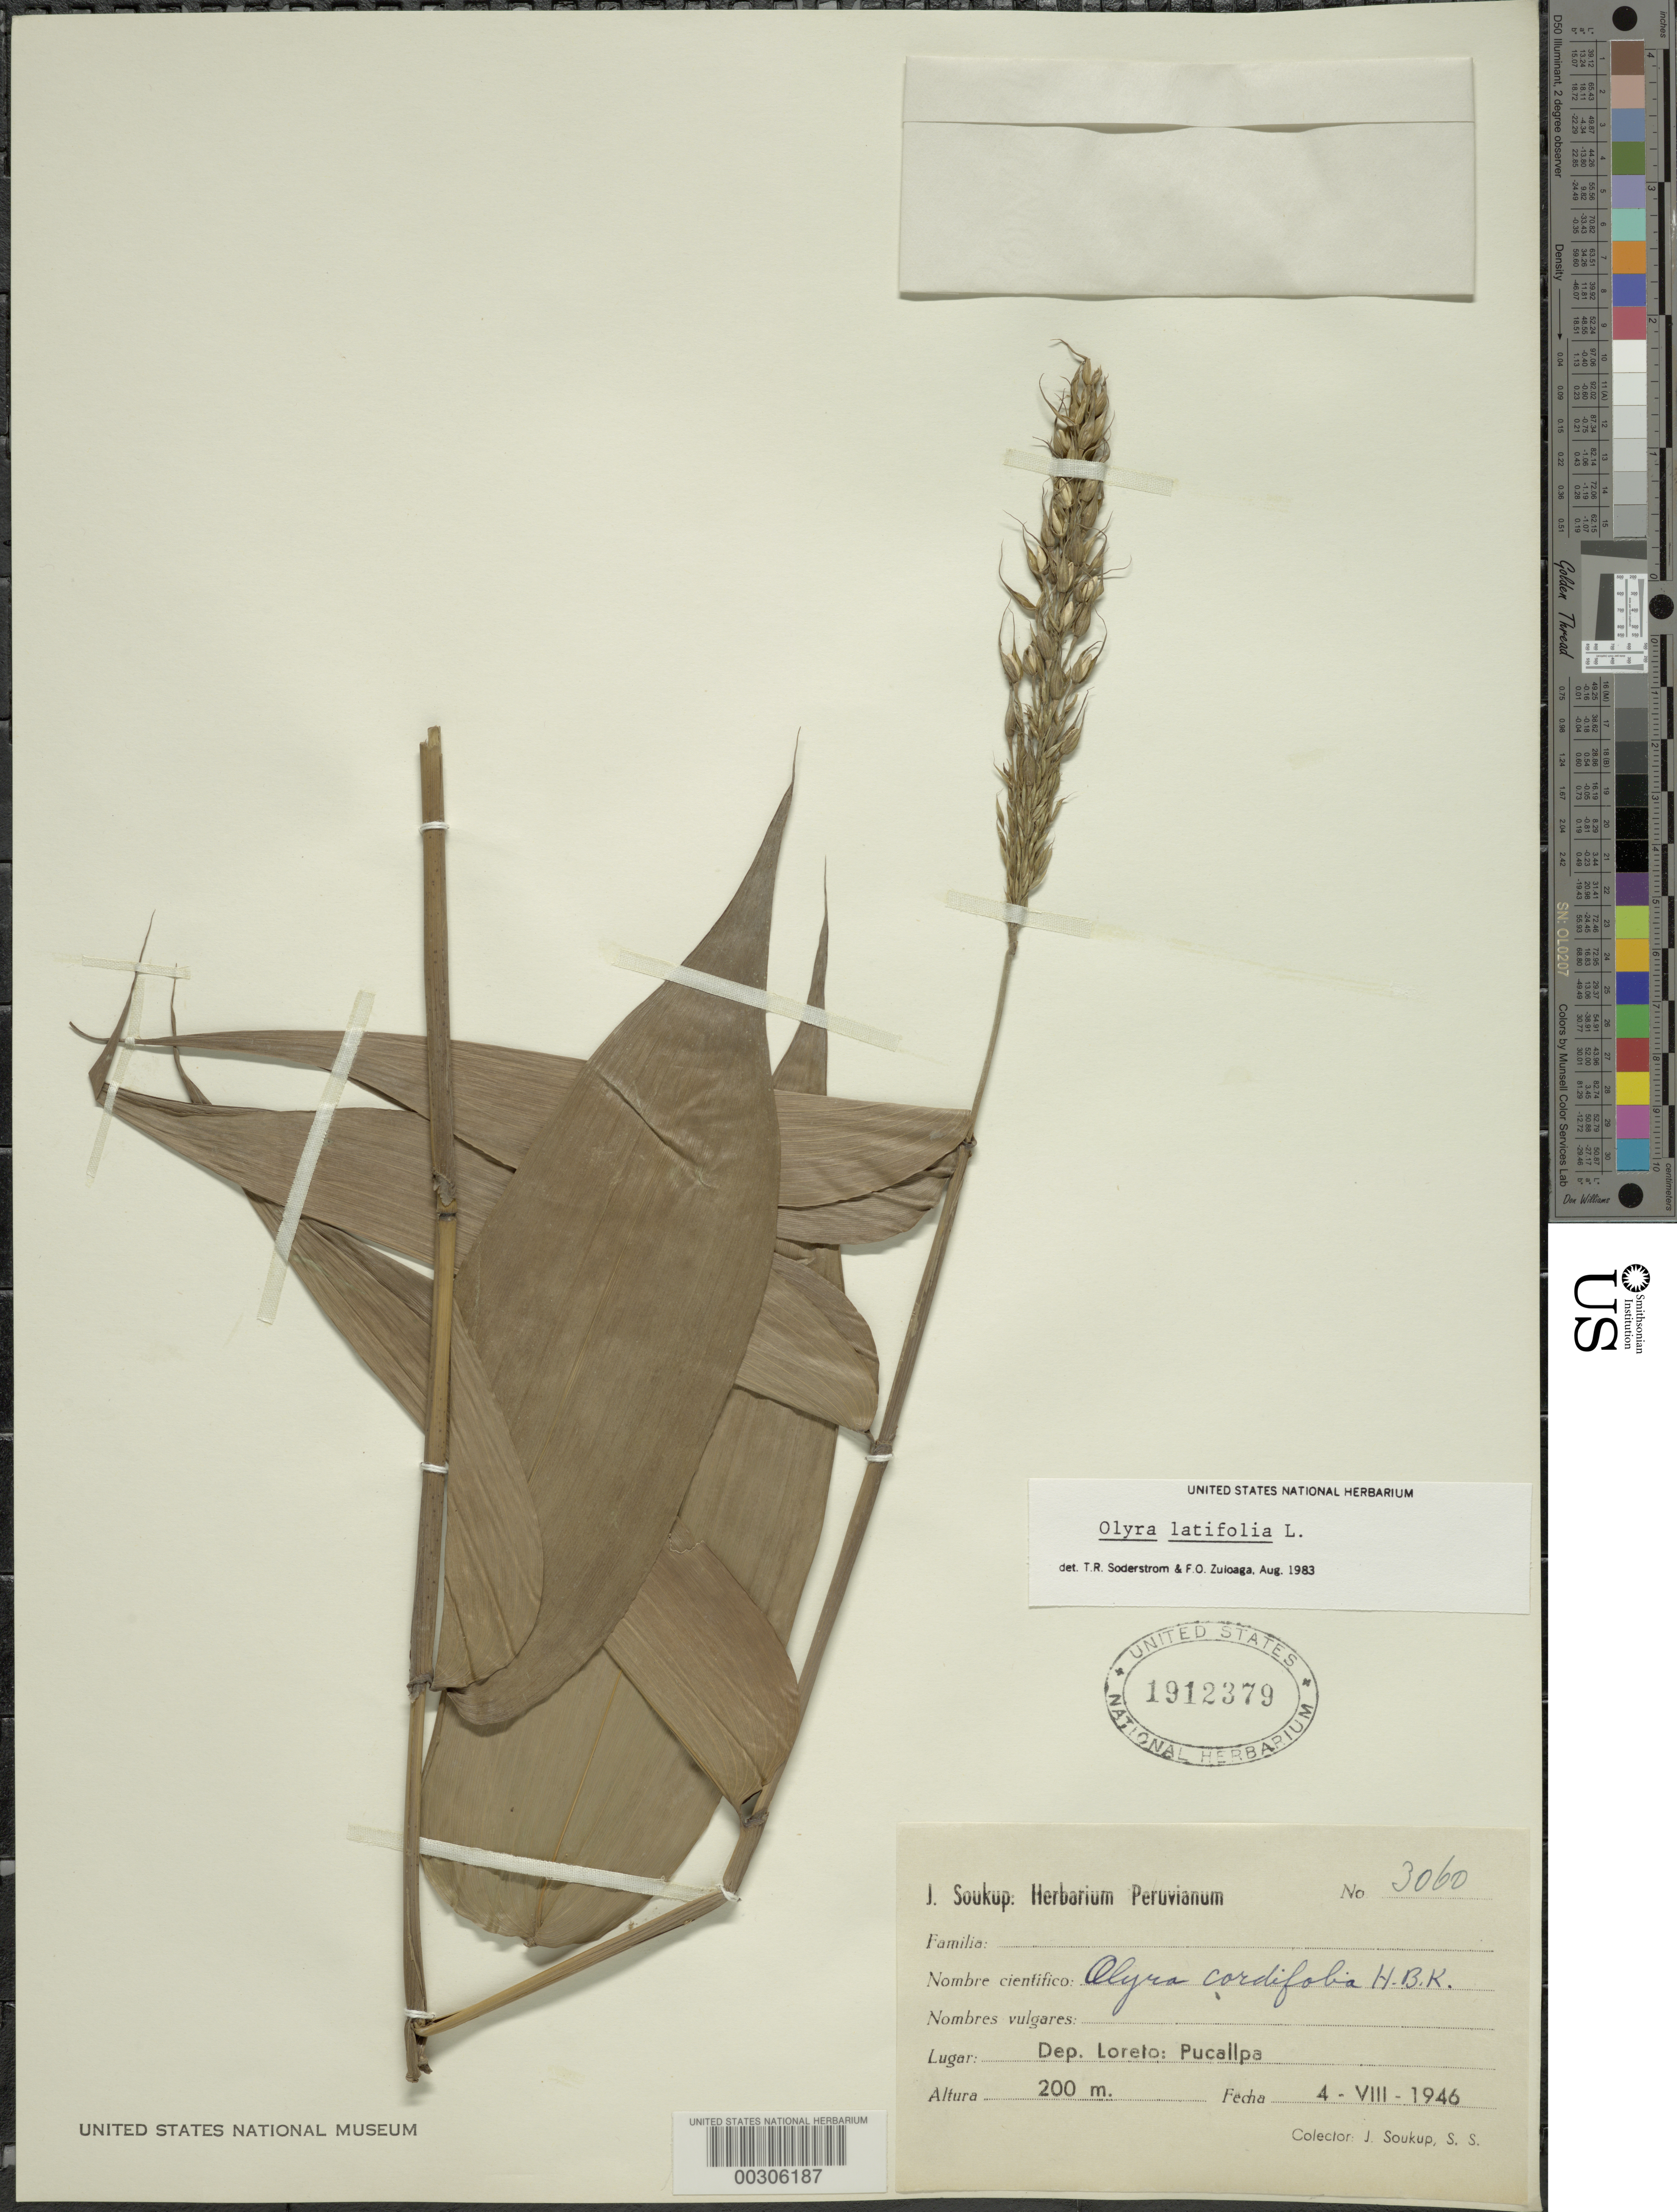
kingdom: Plantae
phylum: Tracheophyta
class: Liliopsida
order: Poales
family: Poaceae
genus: Olyra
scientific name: Olyra latifolia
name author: L.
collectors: J. J. Soukup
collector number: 3060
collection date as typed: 04 Jul 1946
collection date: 1946-07-04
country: Peru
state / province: Loreto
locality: Pucallpa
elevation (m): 200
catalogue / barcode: US 1912379